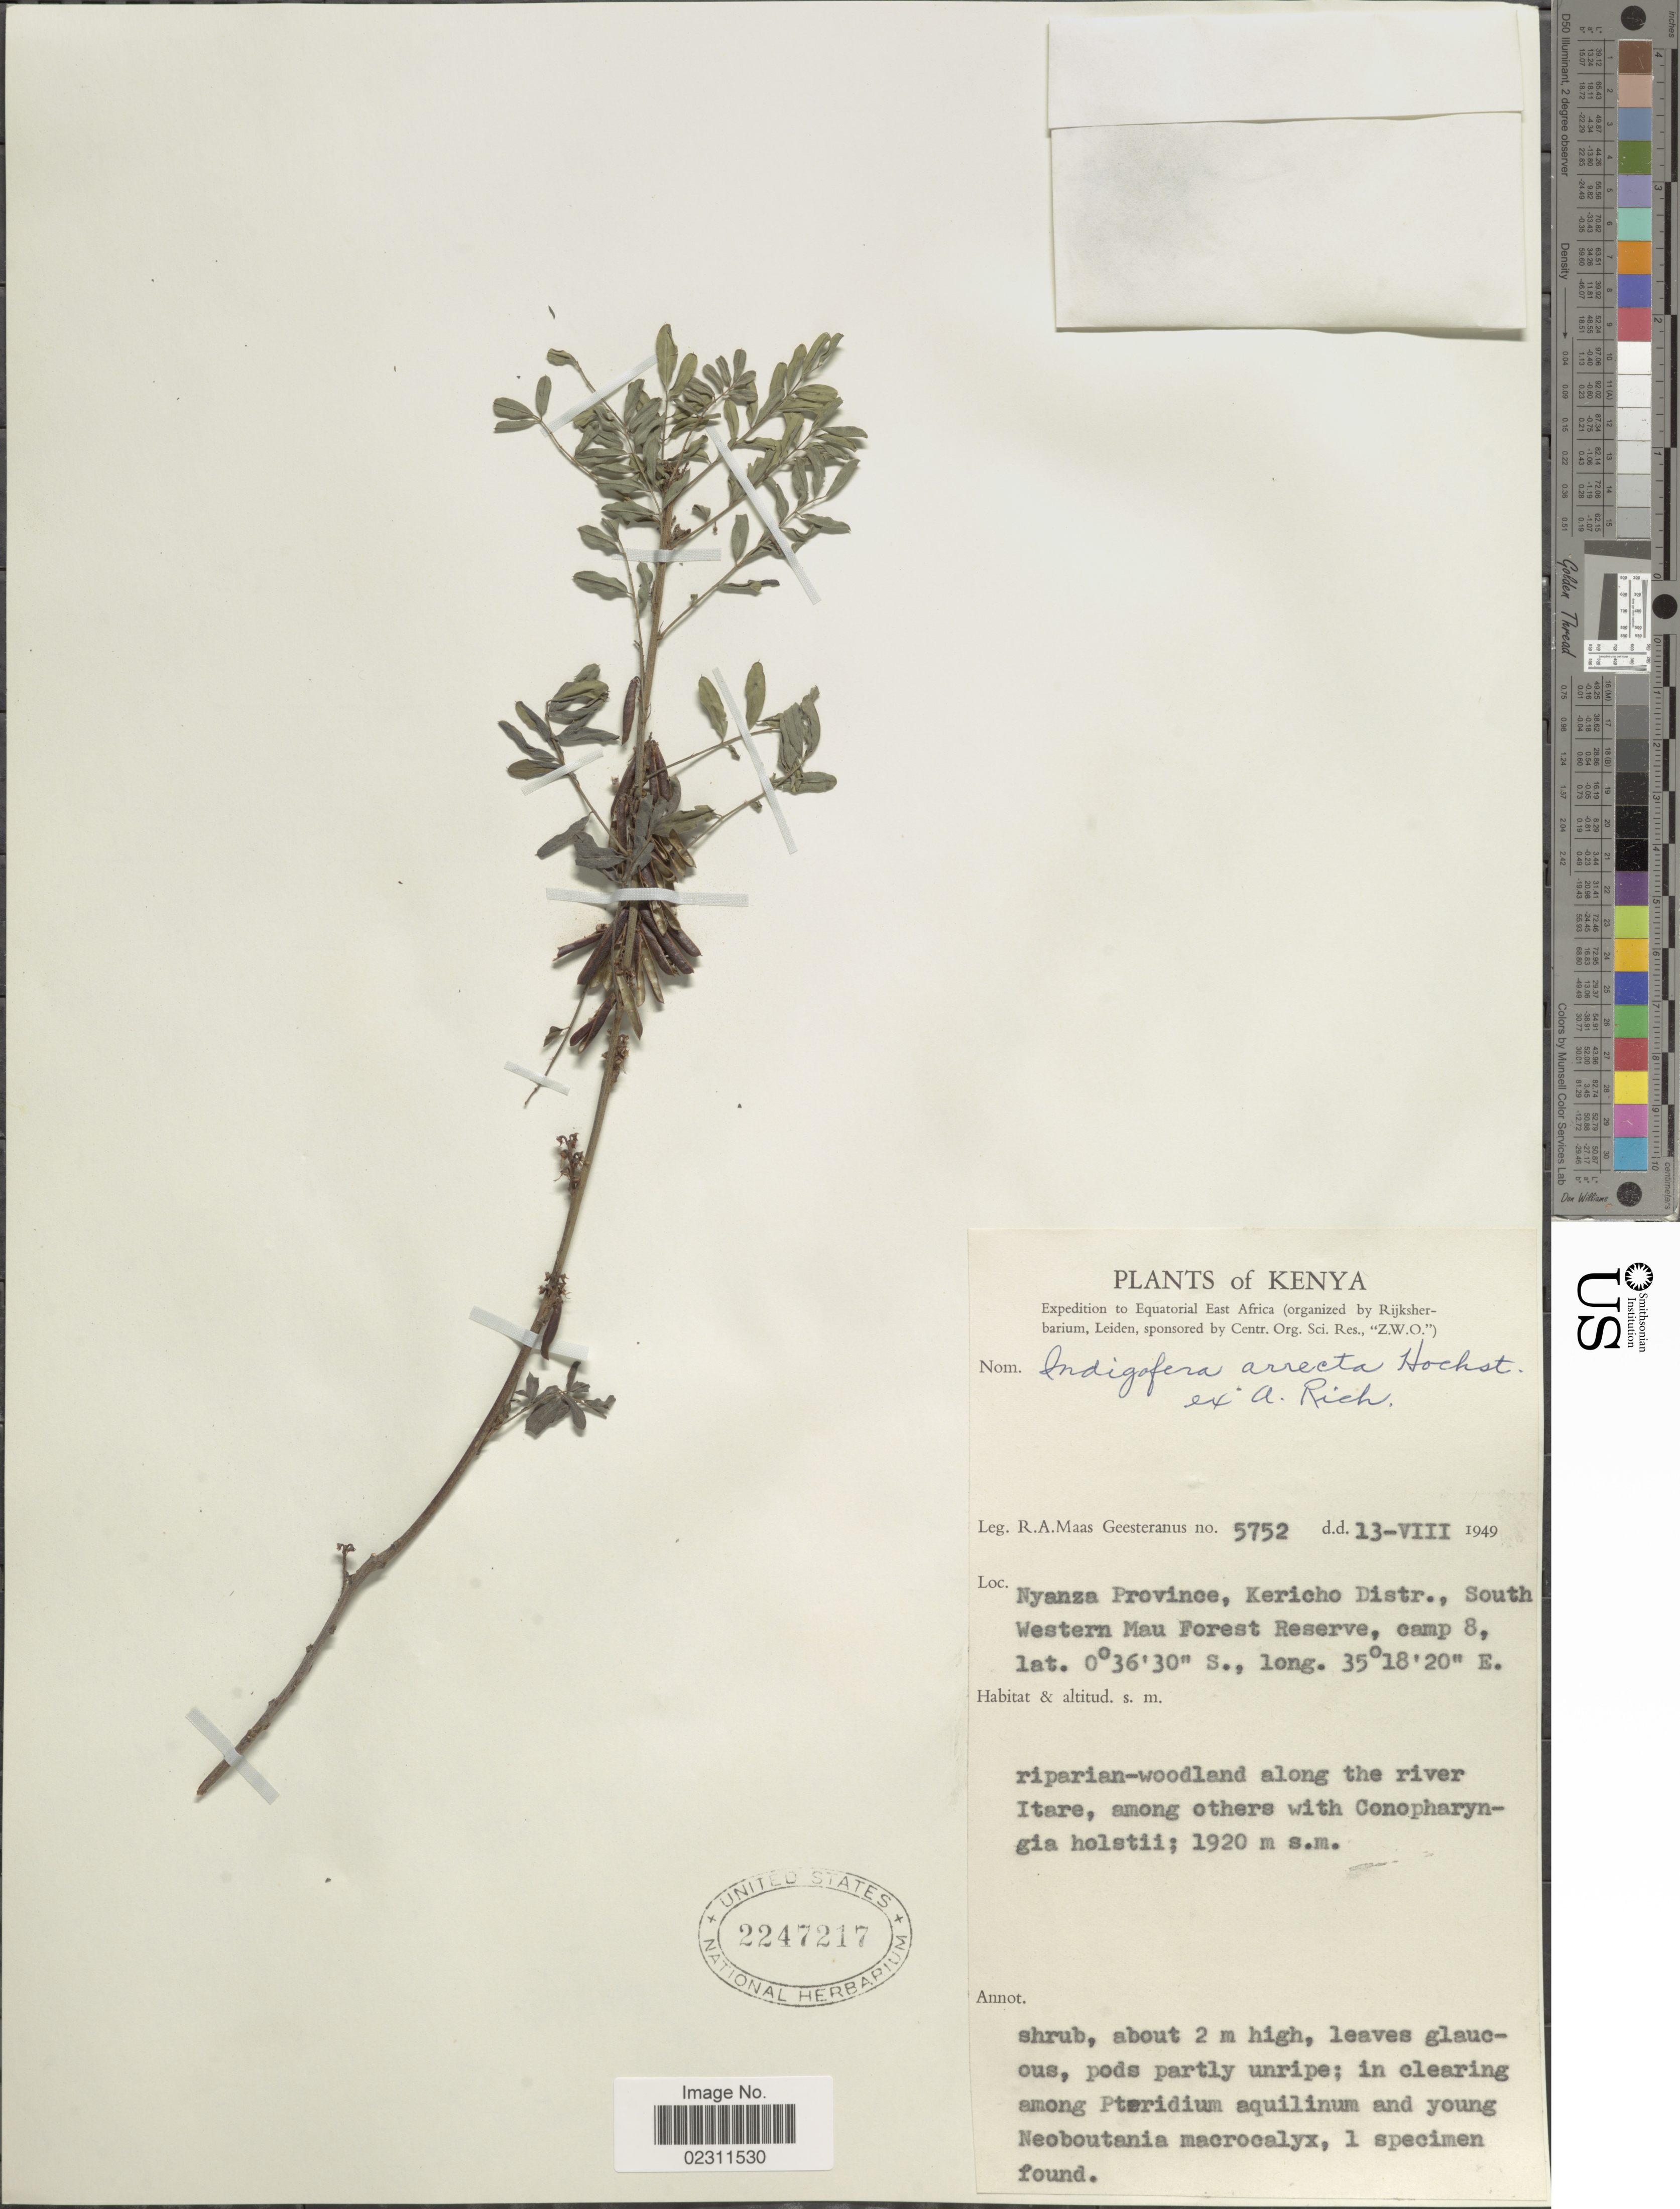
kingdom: Plantae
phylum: Tracheophyta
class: Magnoliopsida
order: Fabales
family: Fabaceae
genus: Indigofera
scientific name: Indigofera arrecta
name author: Hochst. ex A. Rich.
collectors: R. A. Maas Geesteranus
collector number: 5752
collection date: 1949-08-13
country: Kenya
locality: Equatorial East Africa, Nyanza Province, Kericho Distr., South Western Mau Forest Reserve, camp 8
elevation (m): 1920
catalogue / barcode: US 2247217